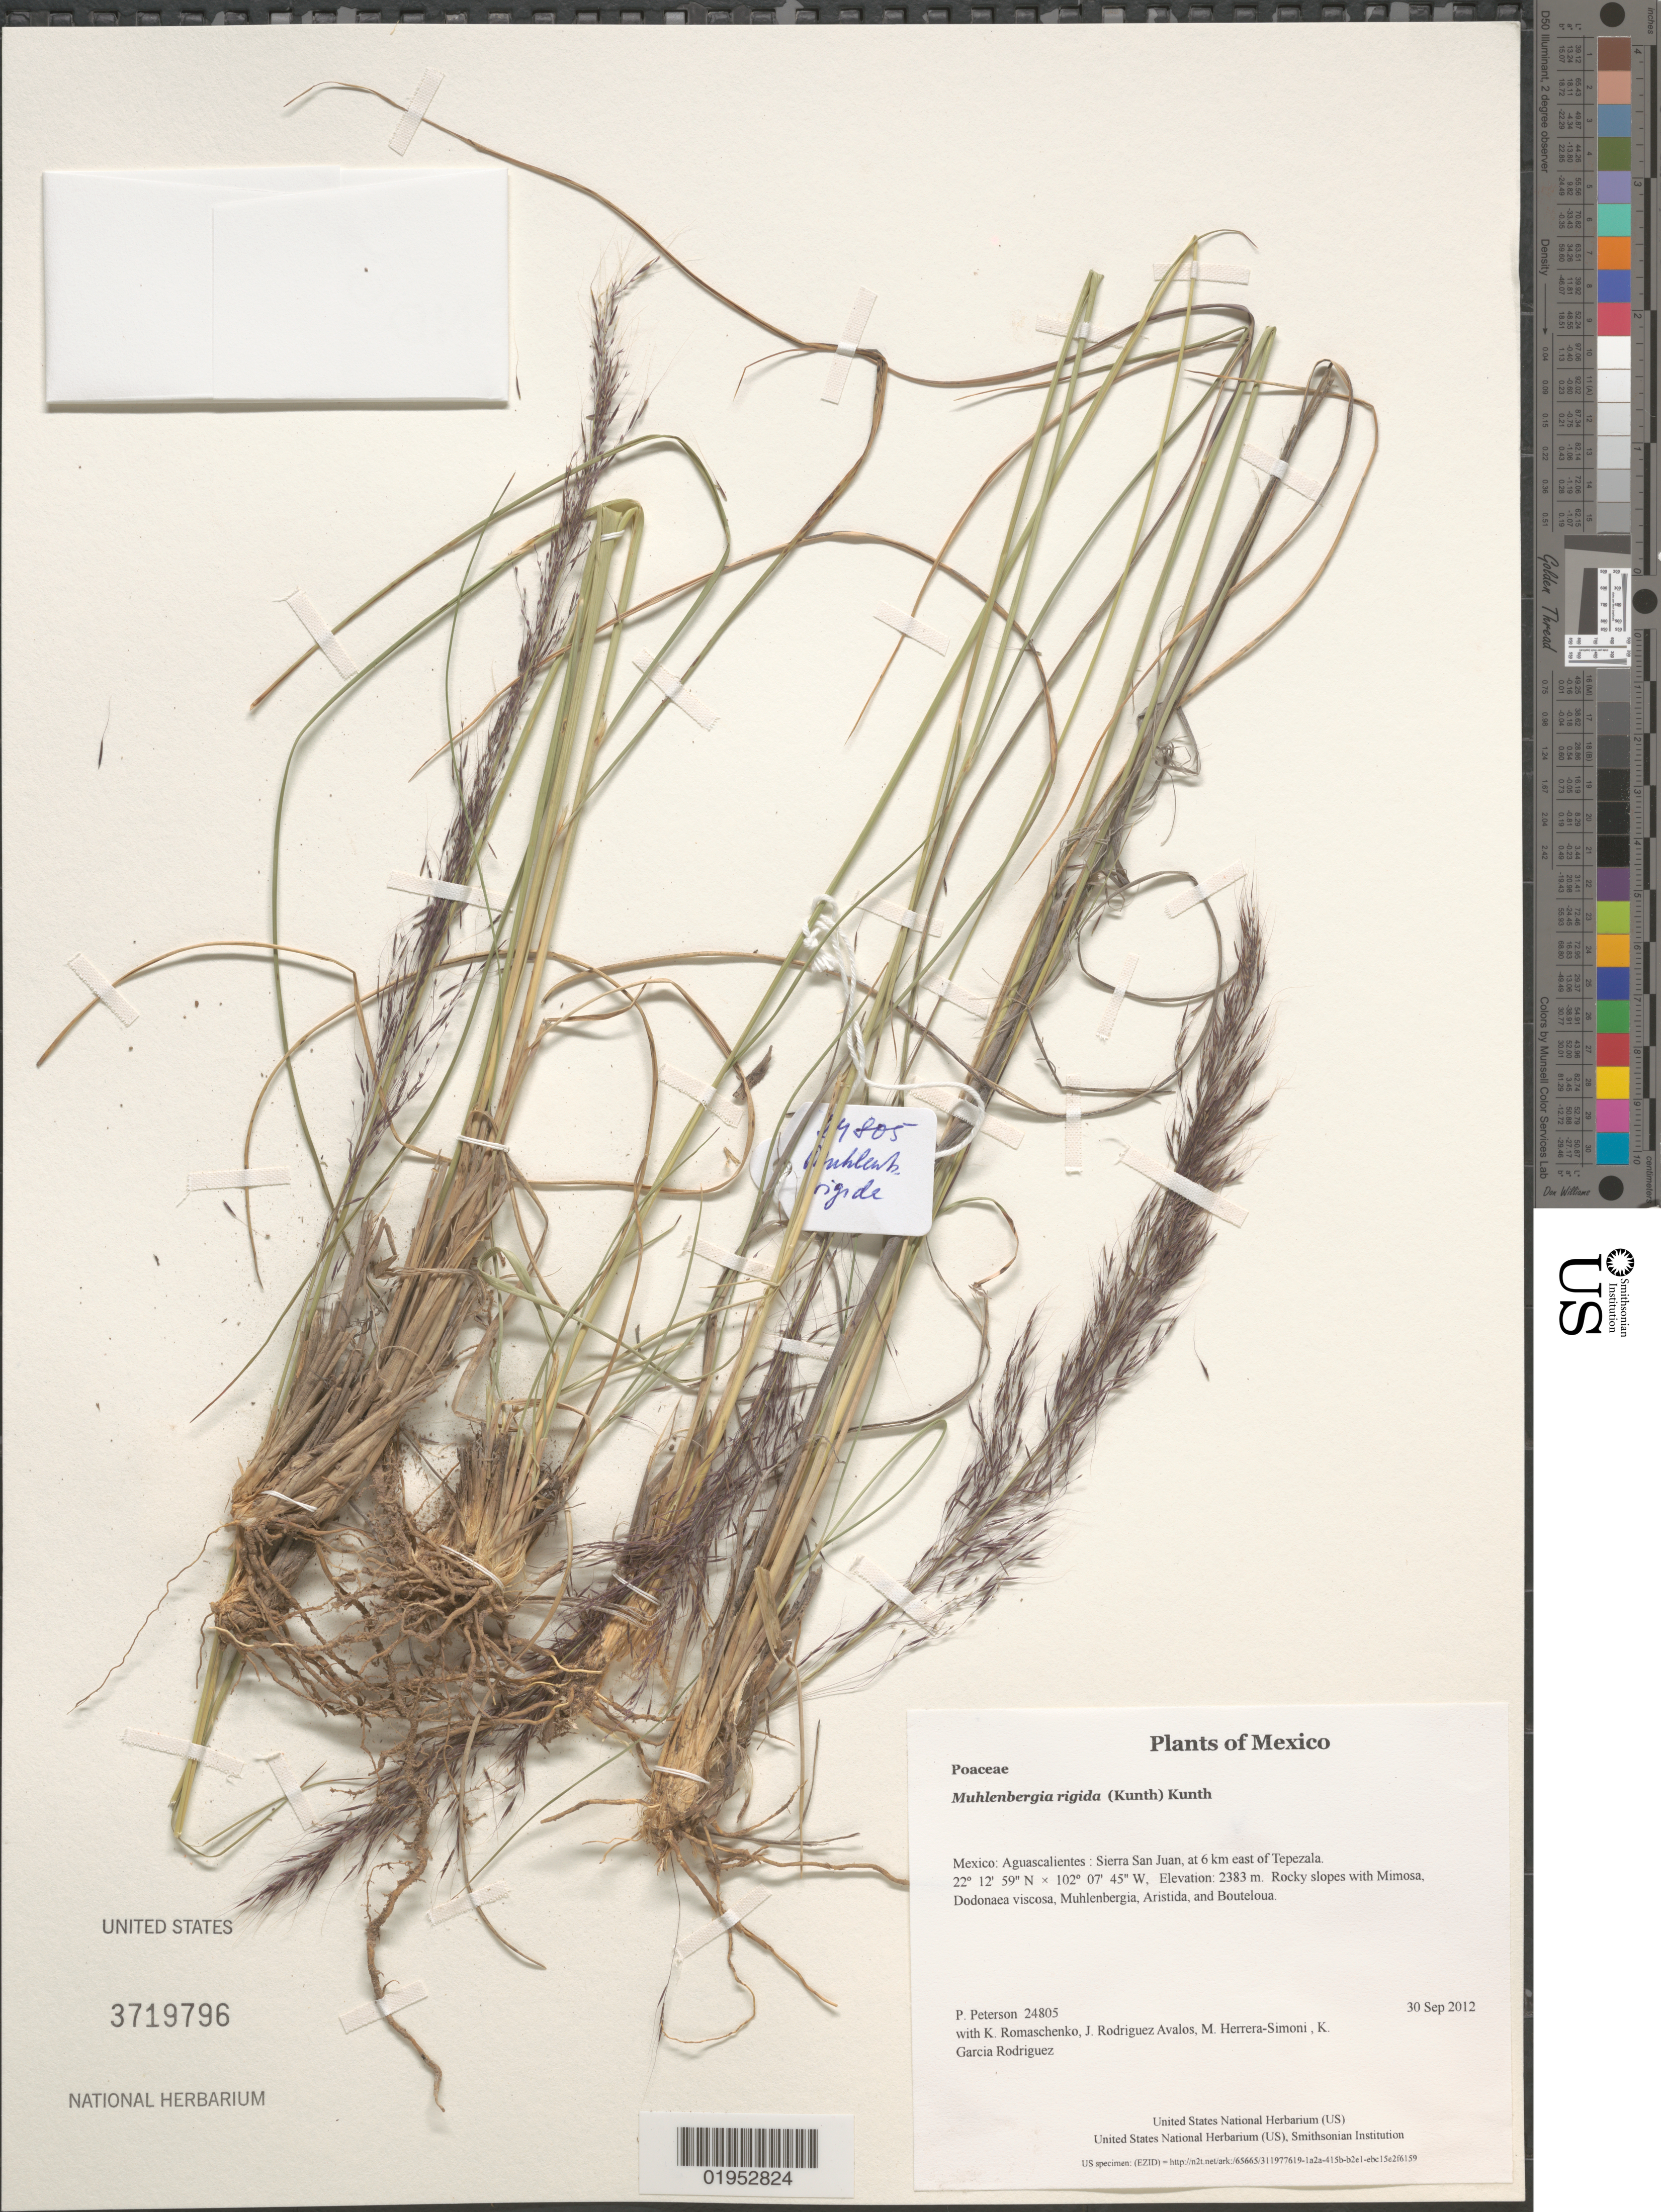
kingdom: Plantae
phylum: Tracheophyta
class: Liliopsida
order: Poales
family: Poaceae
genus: Muhlenbergia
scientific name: Muhlenbergia rigida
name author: (Kunth) Kunth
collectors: P. M. Peterson, K. Romaschenko, J. Rodriguez Avalos, M. Herrera-Simoni & K. Garcia Rodriguez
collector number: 24805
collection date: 2012-09-30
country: Mexico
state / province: Aguascalientes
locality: Sierra San Juan, at 6 km east of Tepezala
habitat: Rocky slopes with Mimosa, Dodonaea viscosa, Muhlenbergia, Aristida, and Bouteloua.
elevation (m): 2383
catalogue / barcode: US 3719796